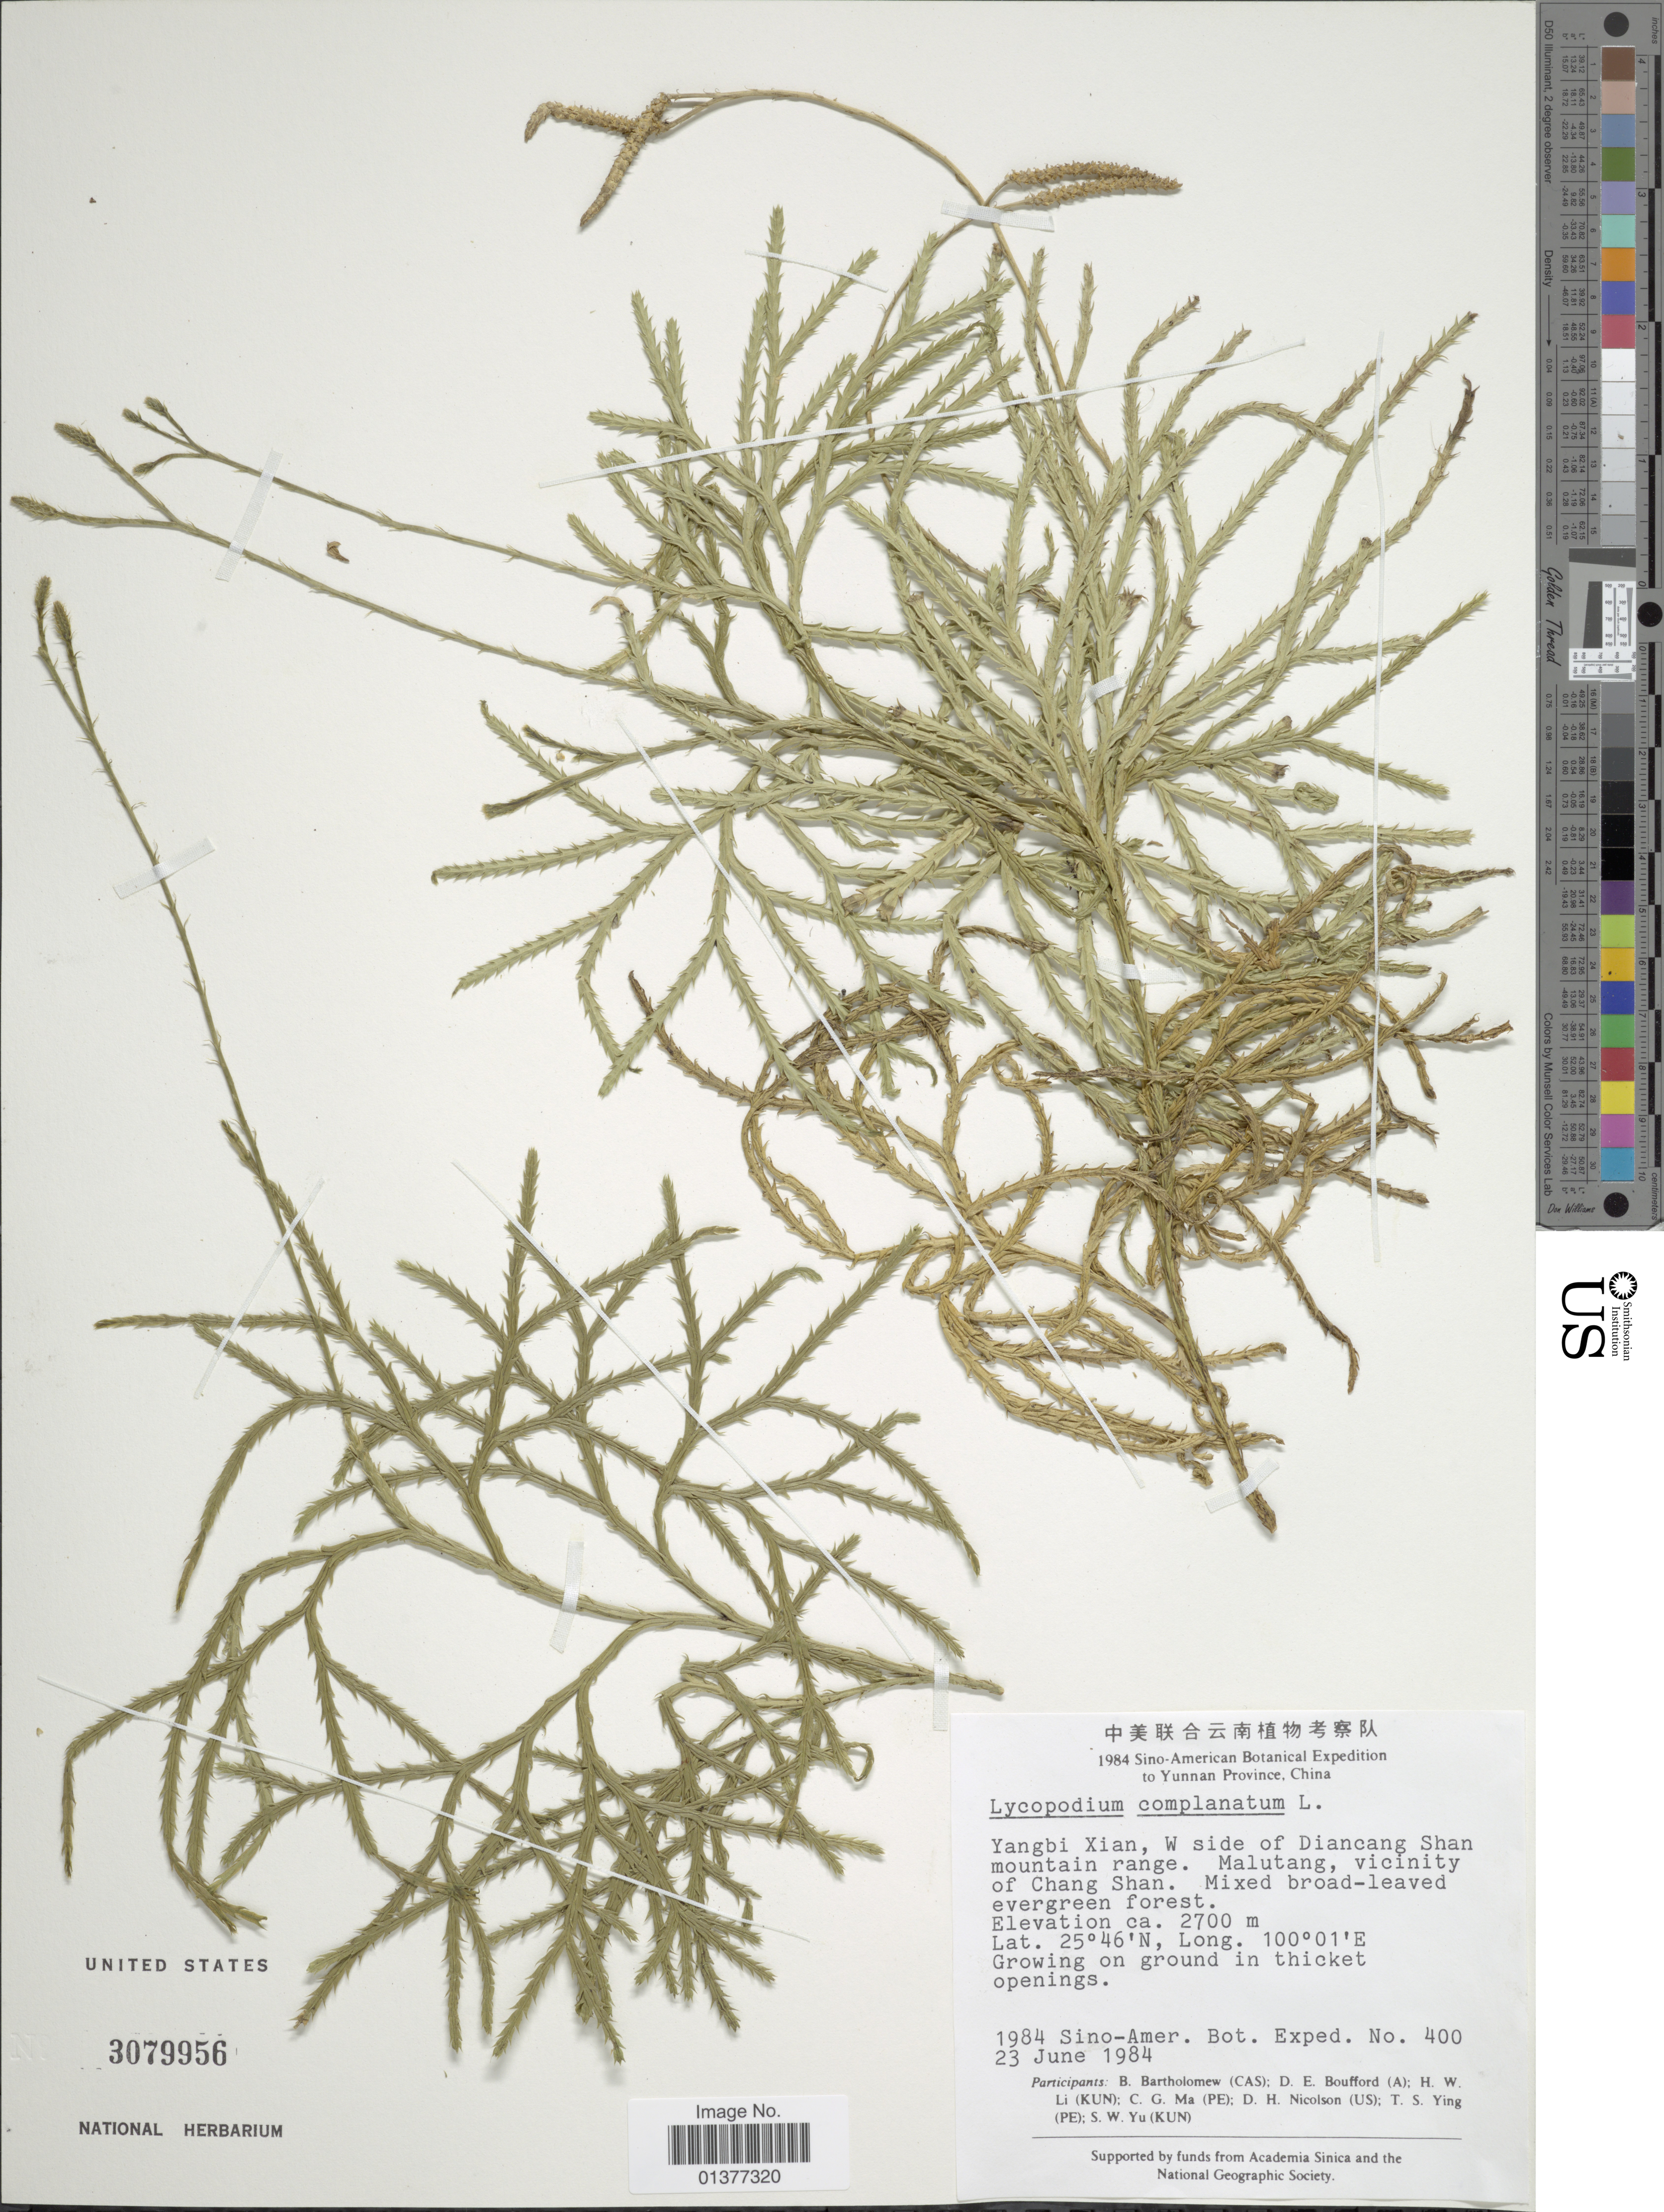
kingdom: Plantae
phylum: Tracheophyta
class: Lycopodiopsida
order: Lycopodiales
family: Lycopodiaceae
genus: Diphasiastrum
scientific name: Diphasiastrum complanatum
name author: (L.) Holub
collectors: Sino-Amer. Bot. Exped. 1984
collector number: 400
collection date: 1984-06-23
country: China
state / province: Yunnan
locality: Yangbi Xian, W side of Diancang Shan Mountain range, Malutang, vicinity of Chang Shan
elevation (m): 2700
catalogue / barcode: US 3079956